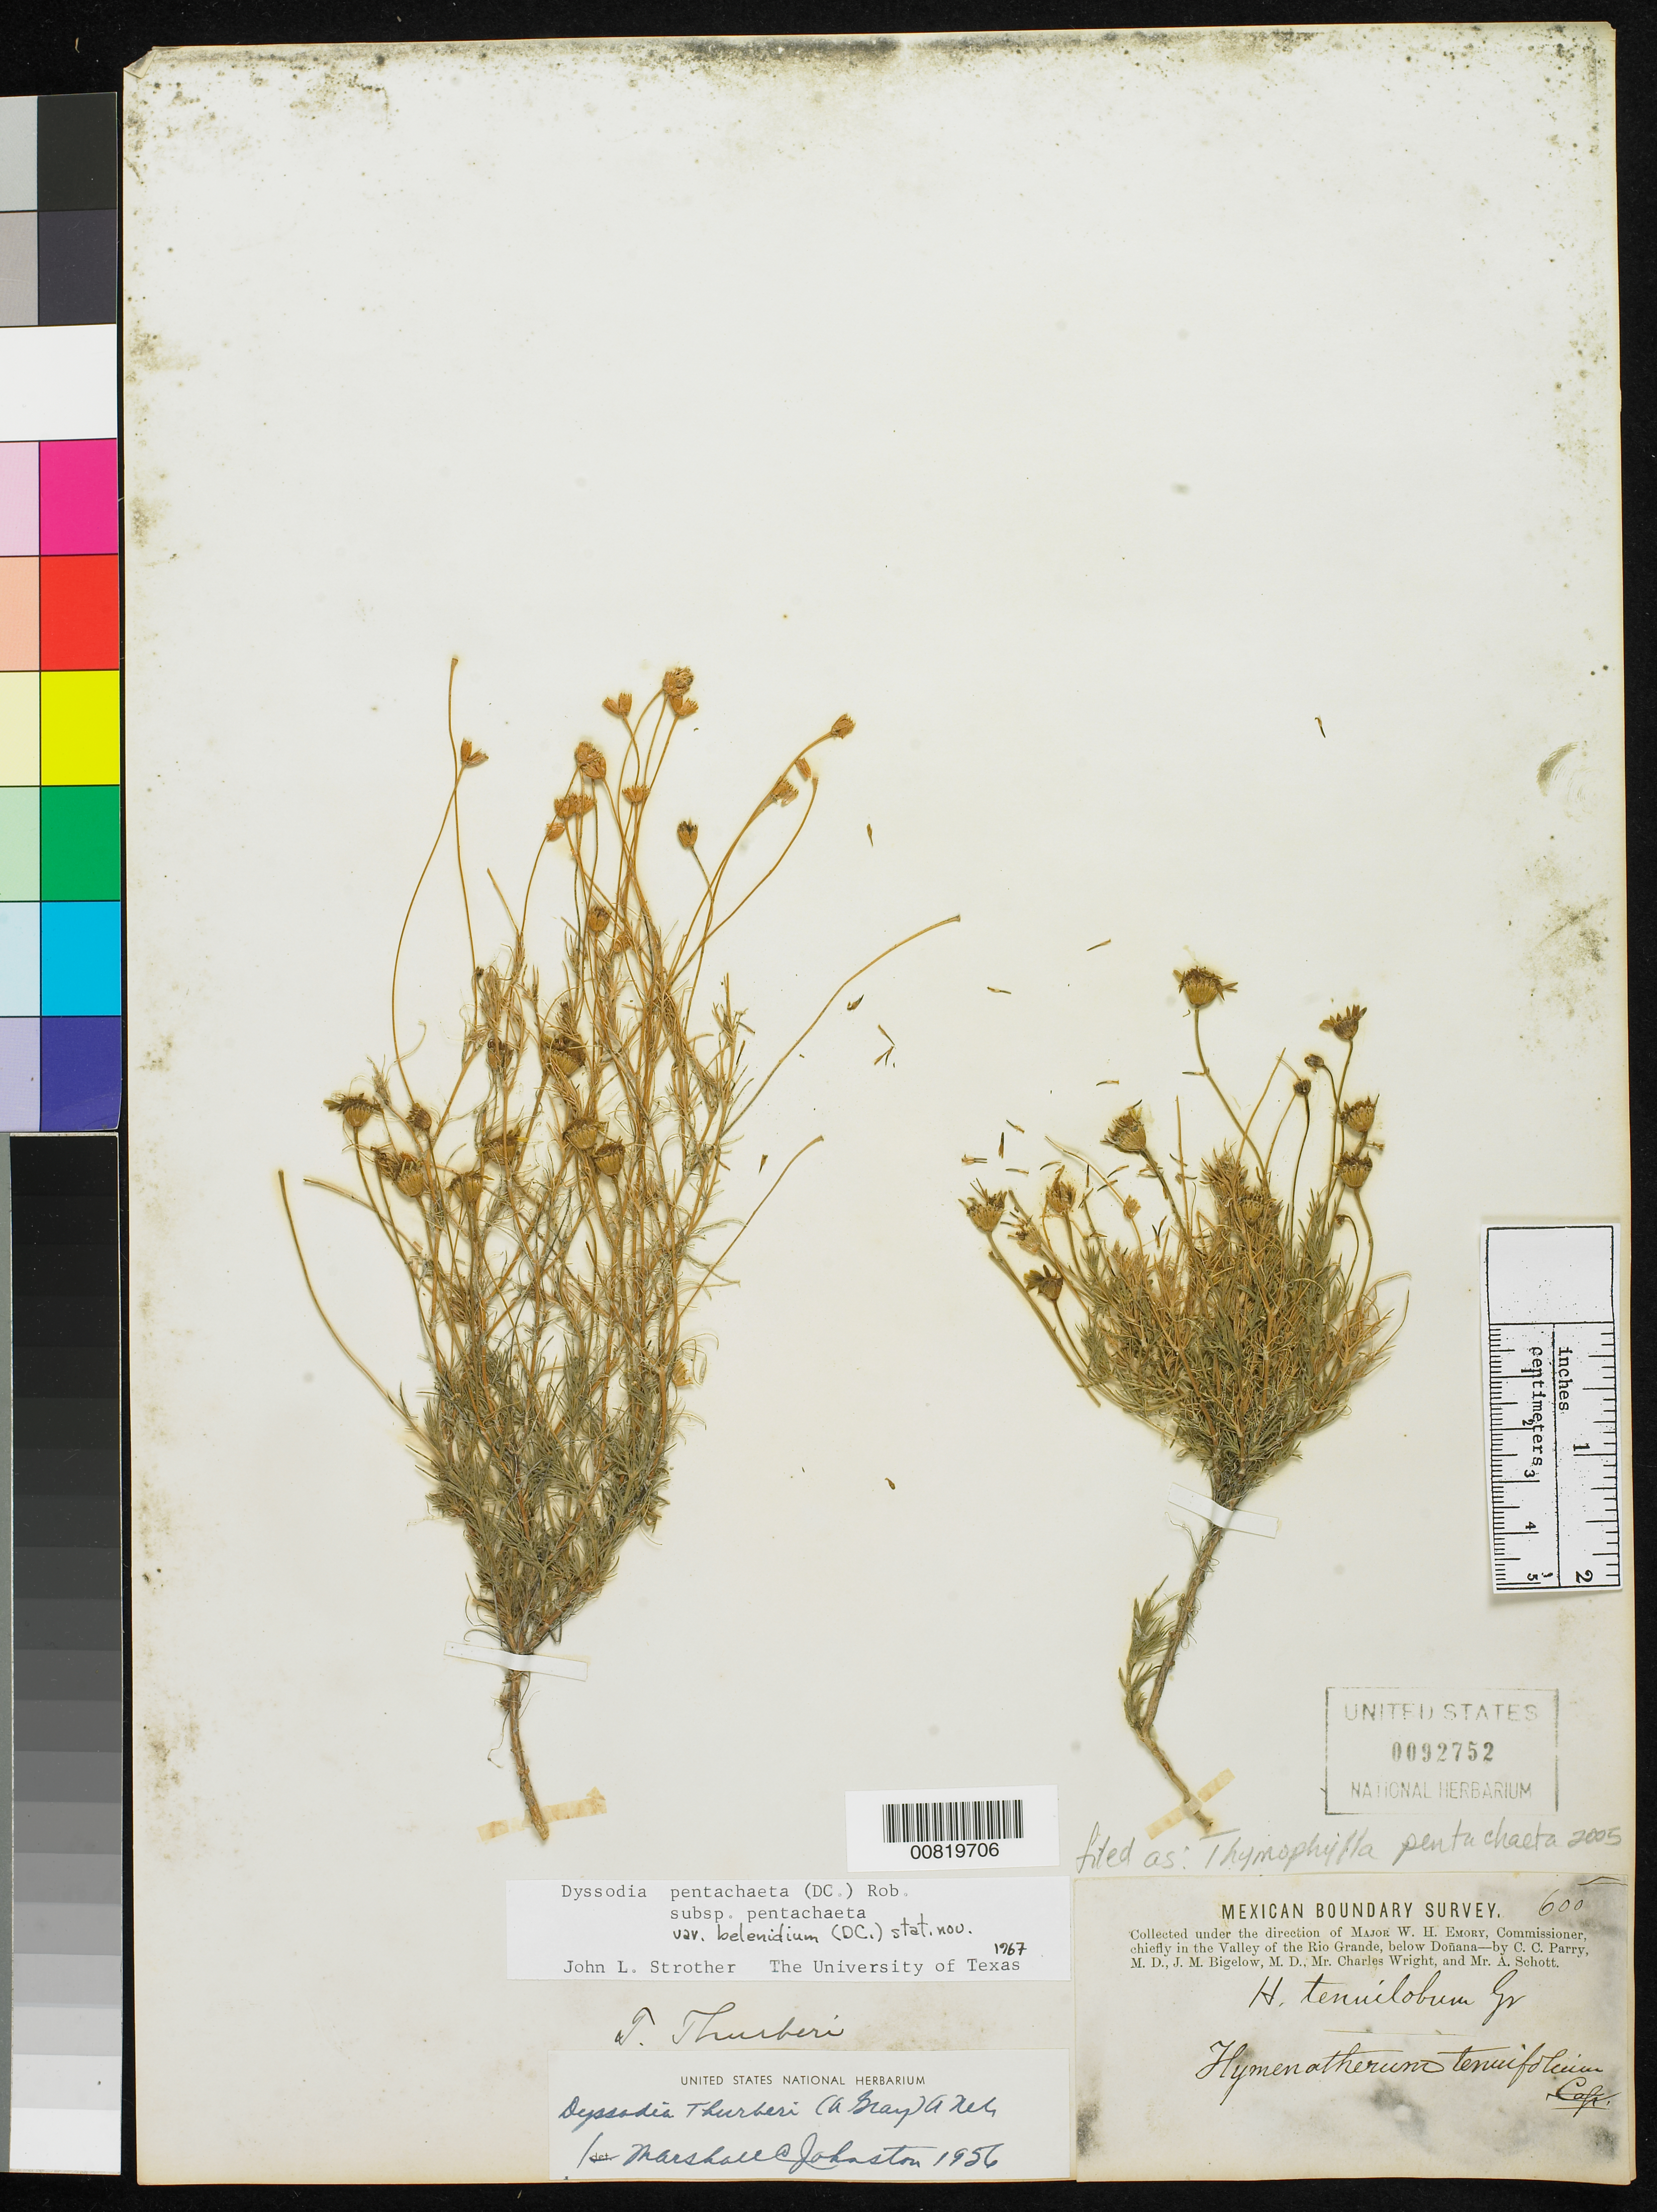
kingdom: Plantae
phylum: Tracheophyta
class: Magnoliopsida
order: Asterales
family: Asteraceae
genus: Thymophylla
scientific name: Thymophylla pentachaeta var. belenidium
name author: (DC.) Strother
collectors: C. C. Parry, J. M. Bigelow, C. Wright & A. C. V. Schott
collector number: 600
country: United States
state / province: New Mexico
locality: Valley of the Rio Grande, below Doñana, New Mexico.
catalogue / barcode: US 92752